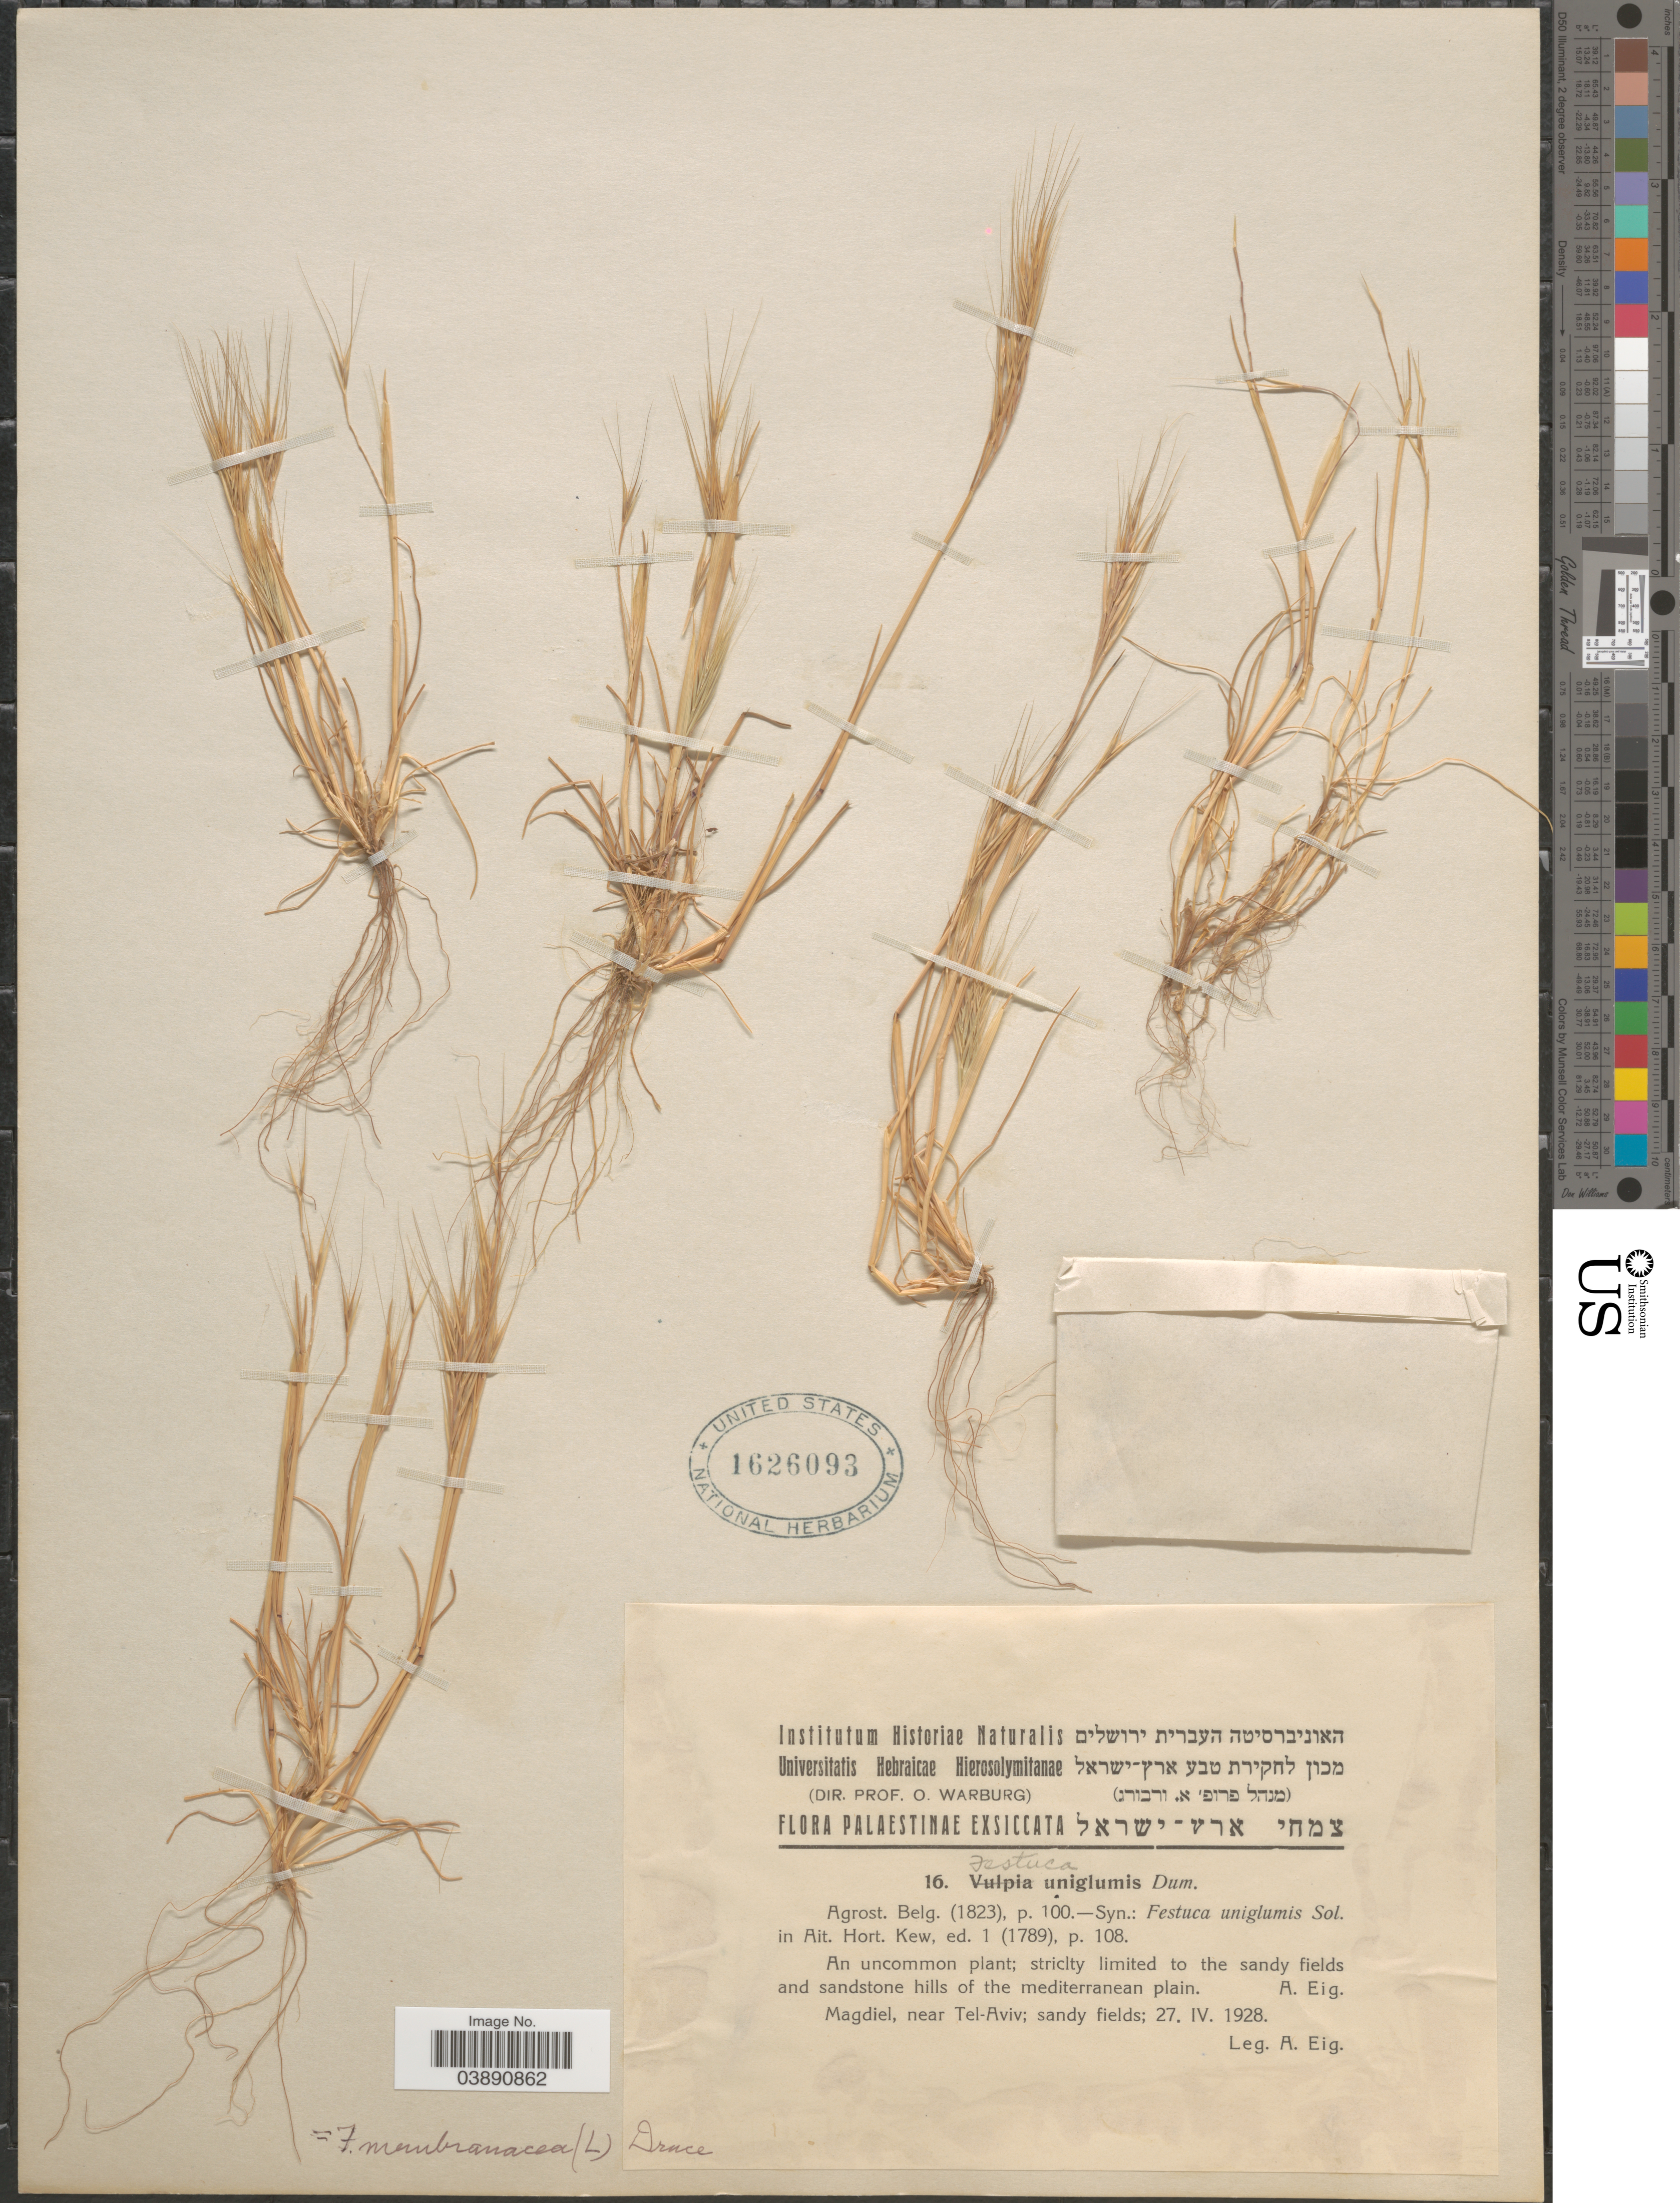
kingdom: Plantae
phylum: Tracheophyta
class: Liliopsida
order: Poales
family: Poaceae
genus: Festuca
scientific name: Festuca membranacea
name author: Kit.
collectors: A. Eig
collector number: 16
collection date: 1928-04-27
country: Israel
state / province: Tel Aviv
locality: Palaestinae. Magdiel, near Tel-Aviv; sandy fields.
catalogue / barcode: US 1626093